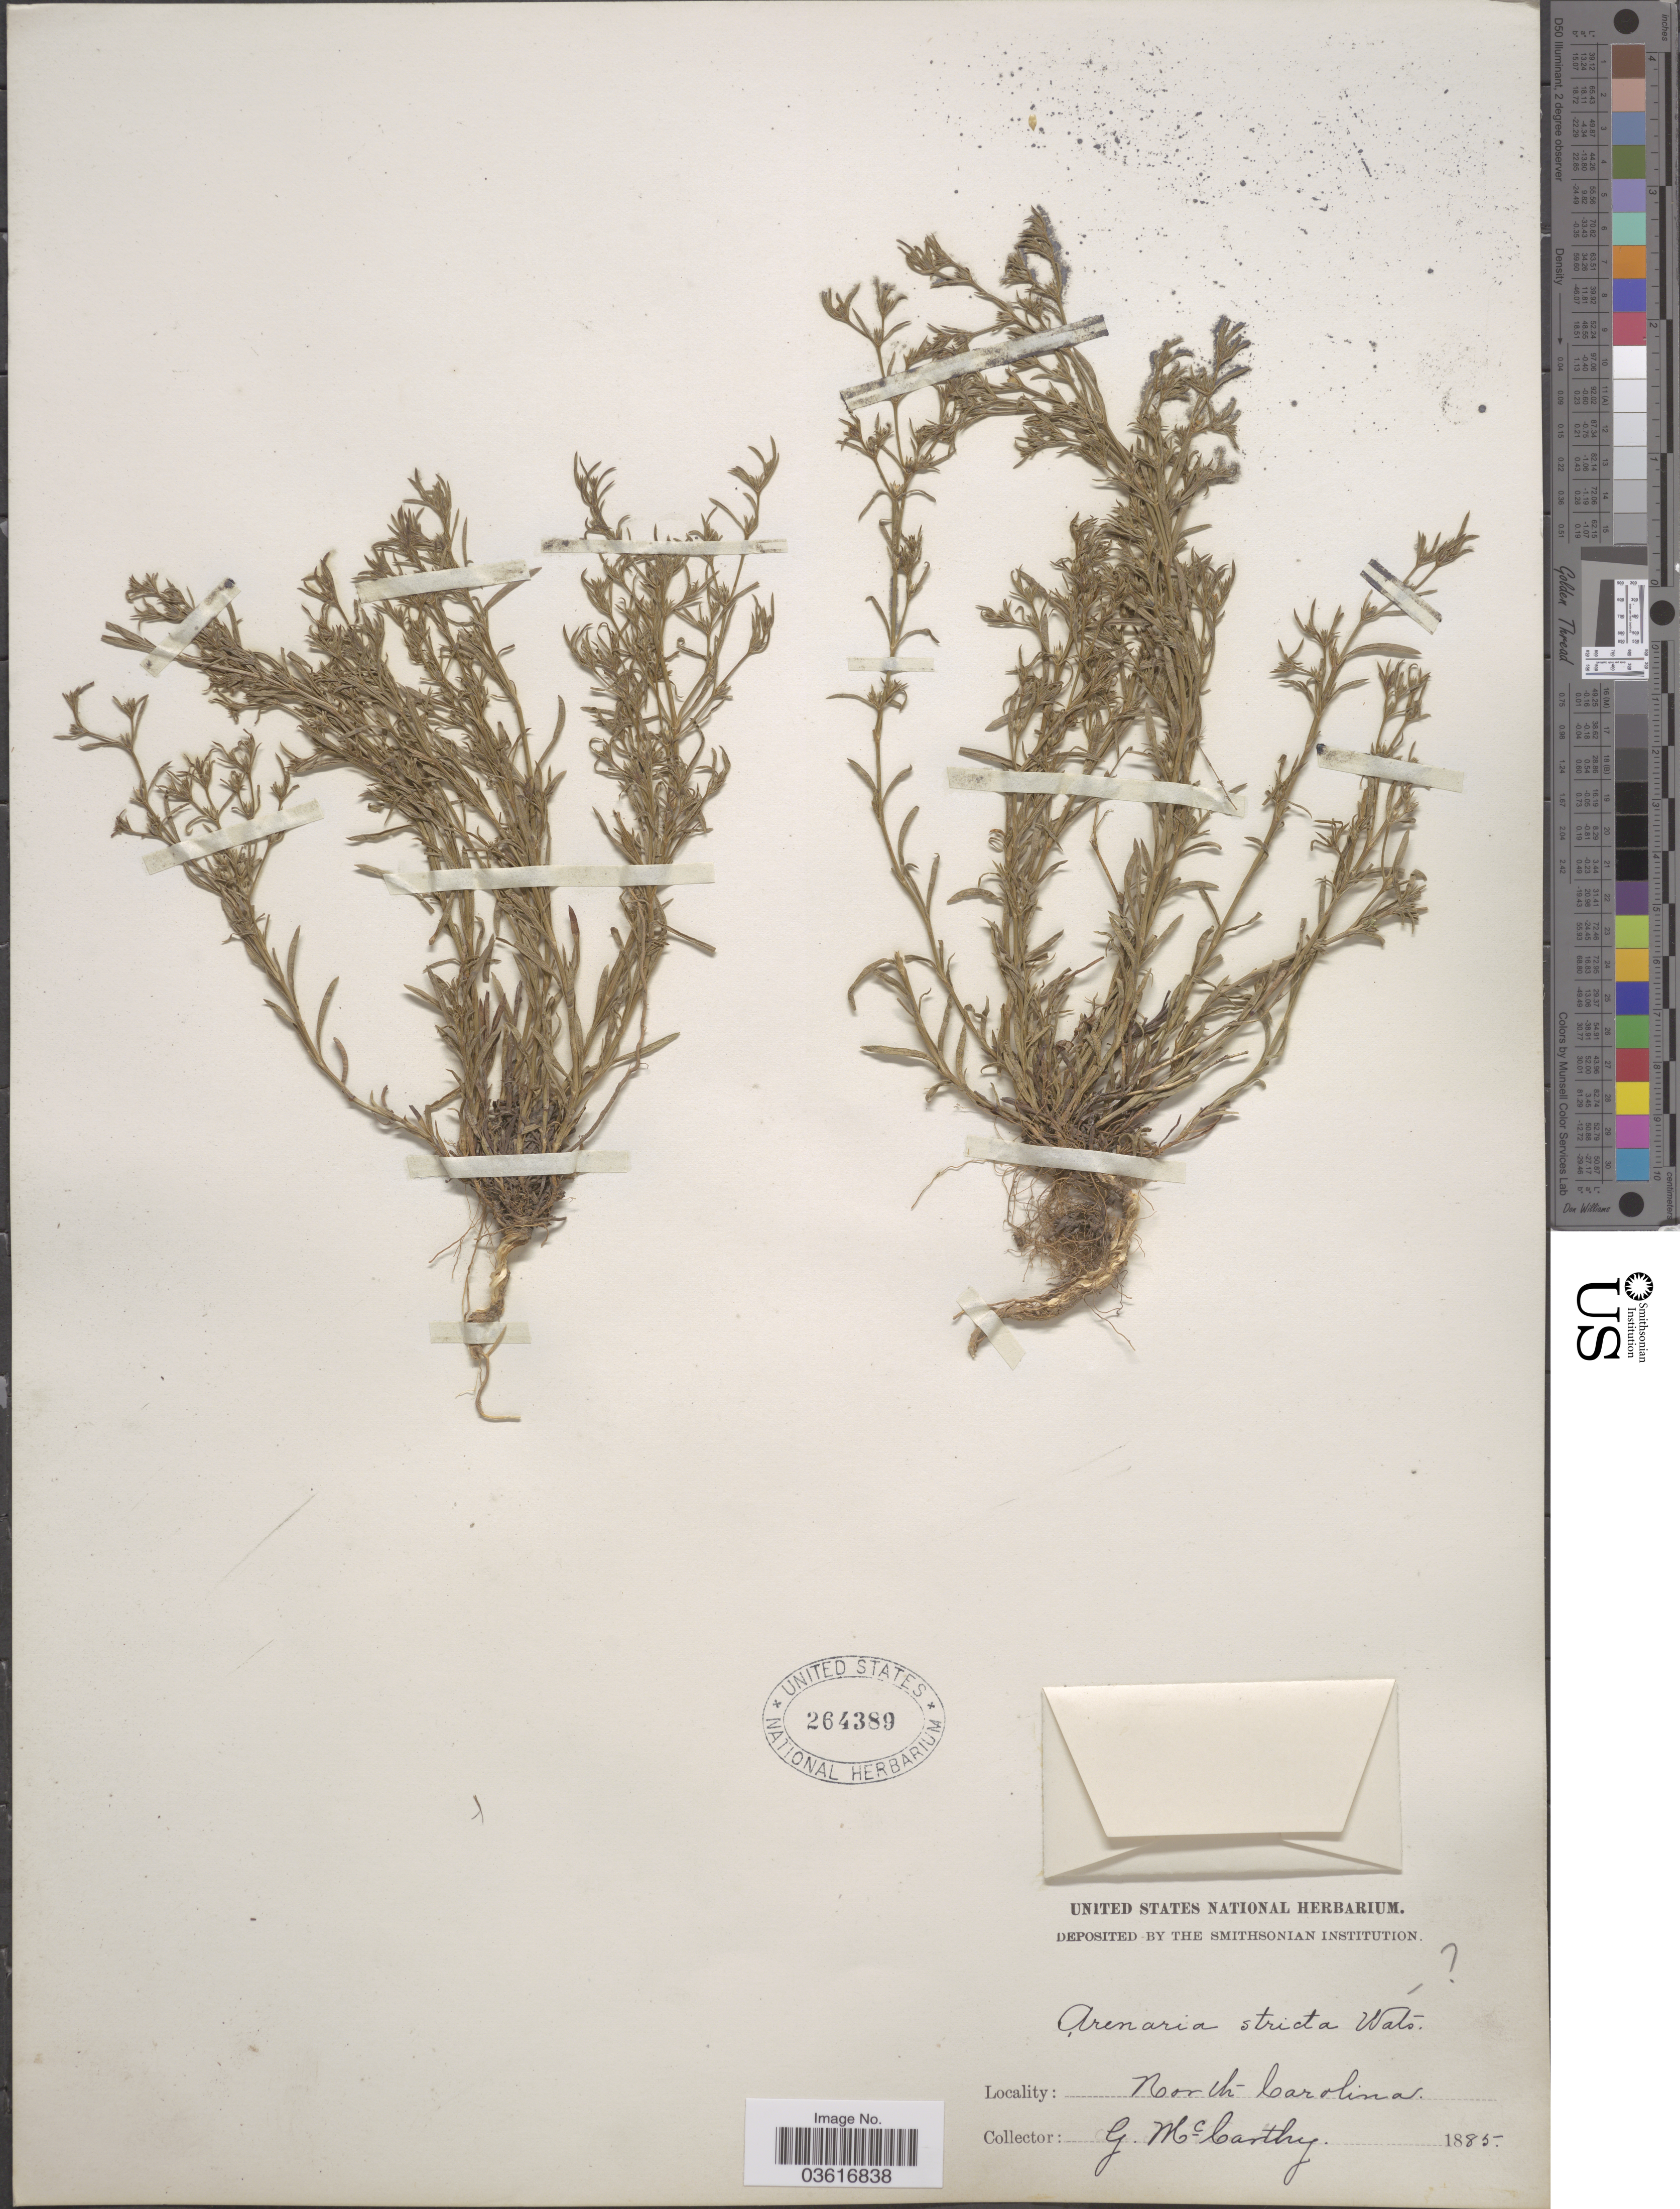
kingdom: Plantae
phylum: Tracheophyta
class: Magnoliopsida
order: Caryophyllales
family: Caryophyllaceae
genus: Minuartia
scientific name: Minuartia stricta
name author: (Sw.) Hiern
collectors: G. M. McCarthy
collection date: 1885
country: United States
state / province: North Carolina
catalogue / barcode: US 264389